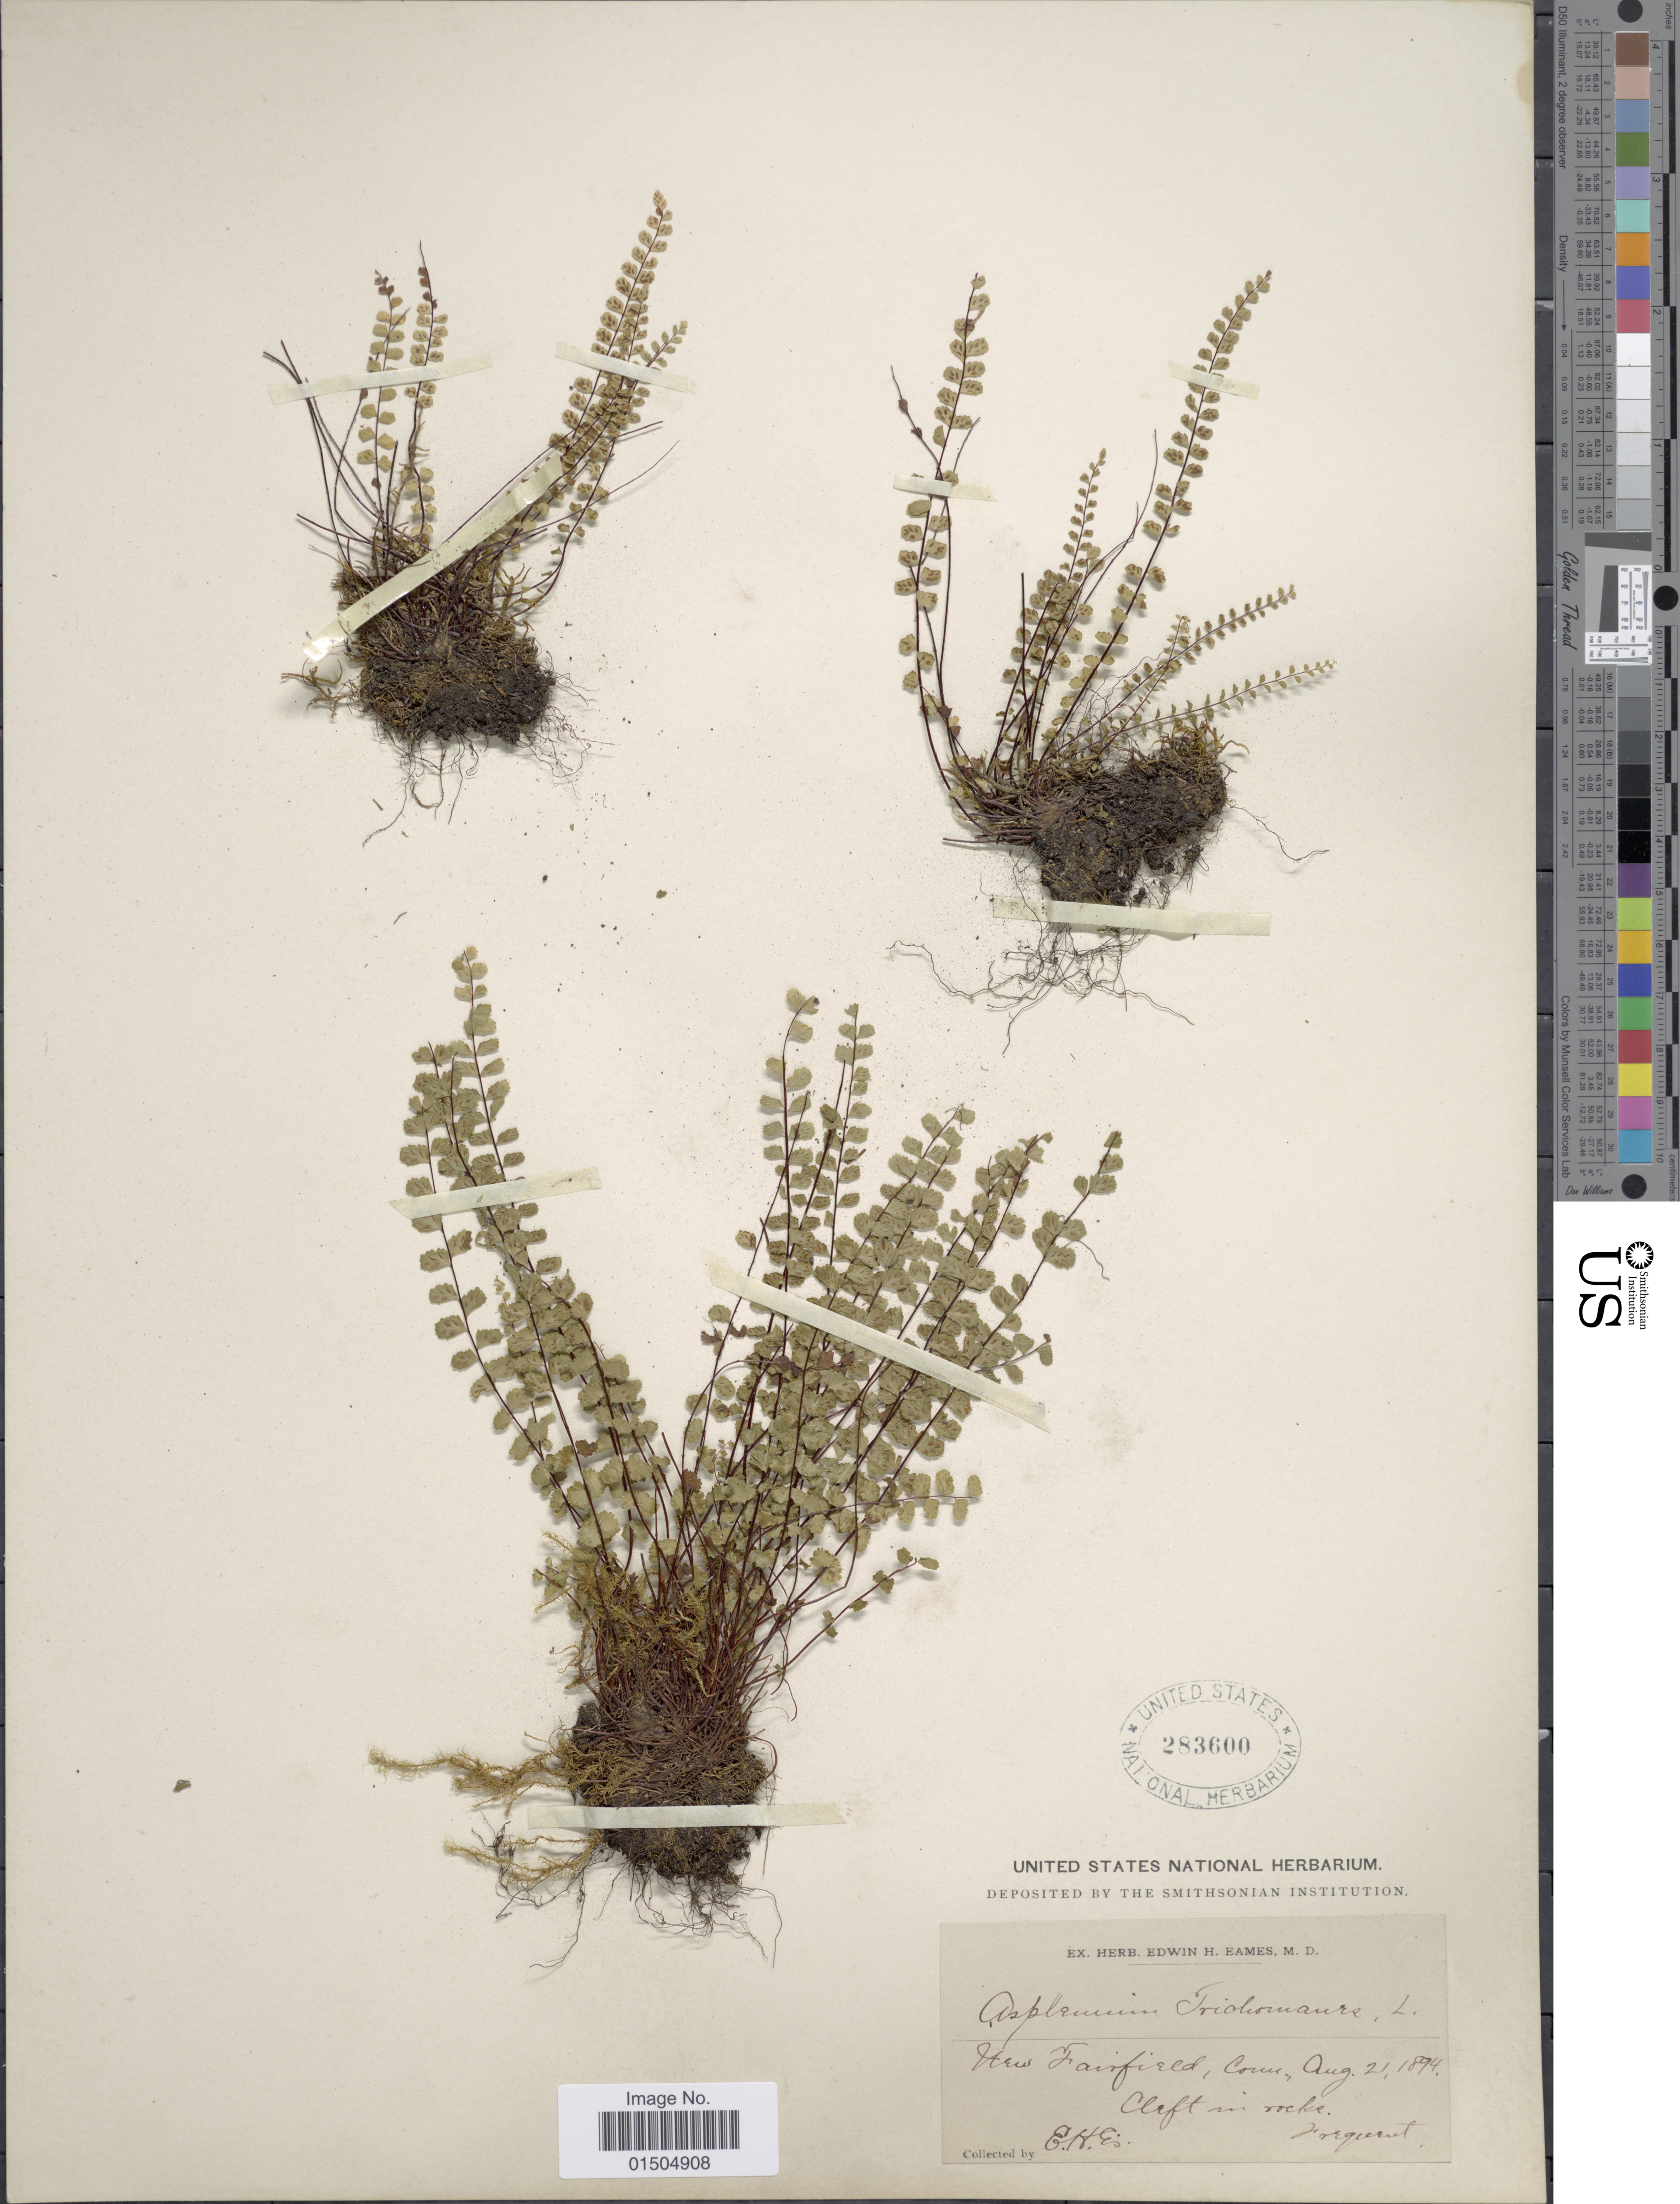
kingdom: Plantae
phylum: Tracheophyta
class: Polypodiopsida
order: Polypodiales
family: Aspleniaceae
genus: Asplenium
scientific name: Asplenium trichomanes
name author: L.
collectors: E. H. Eames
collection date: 1894-08-21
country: United States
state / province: Connecticut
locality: New Fairfield.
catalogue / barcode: US 283600